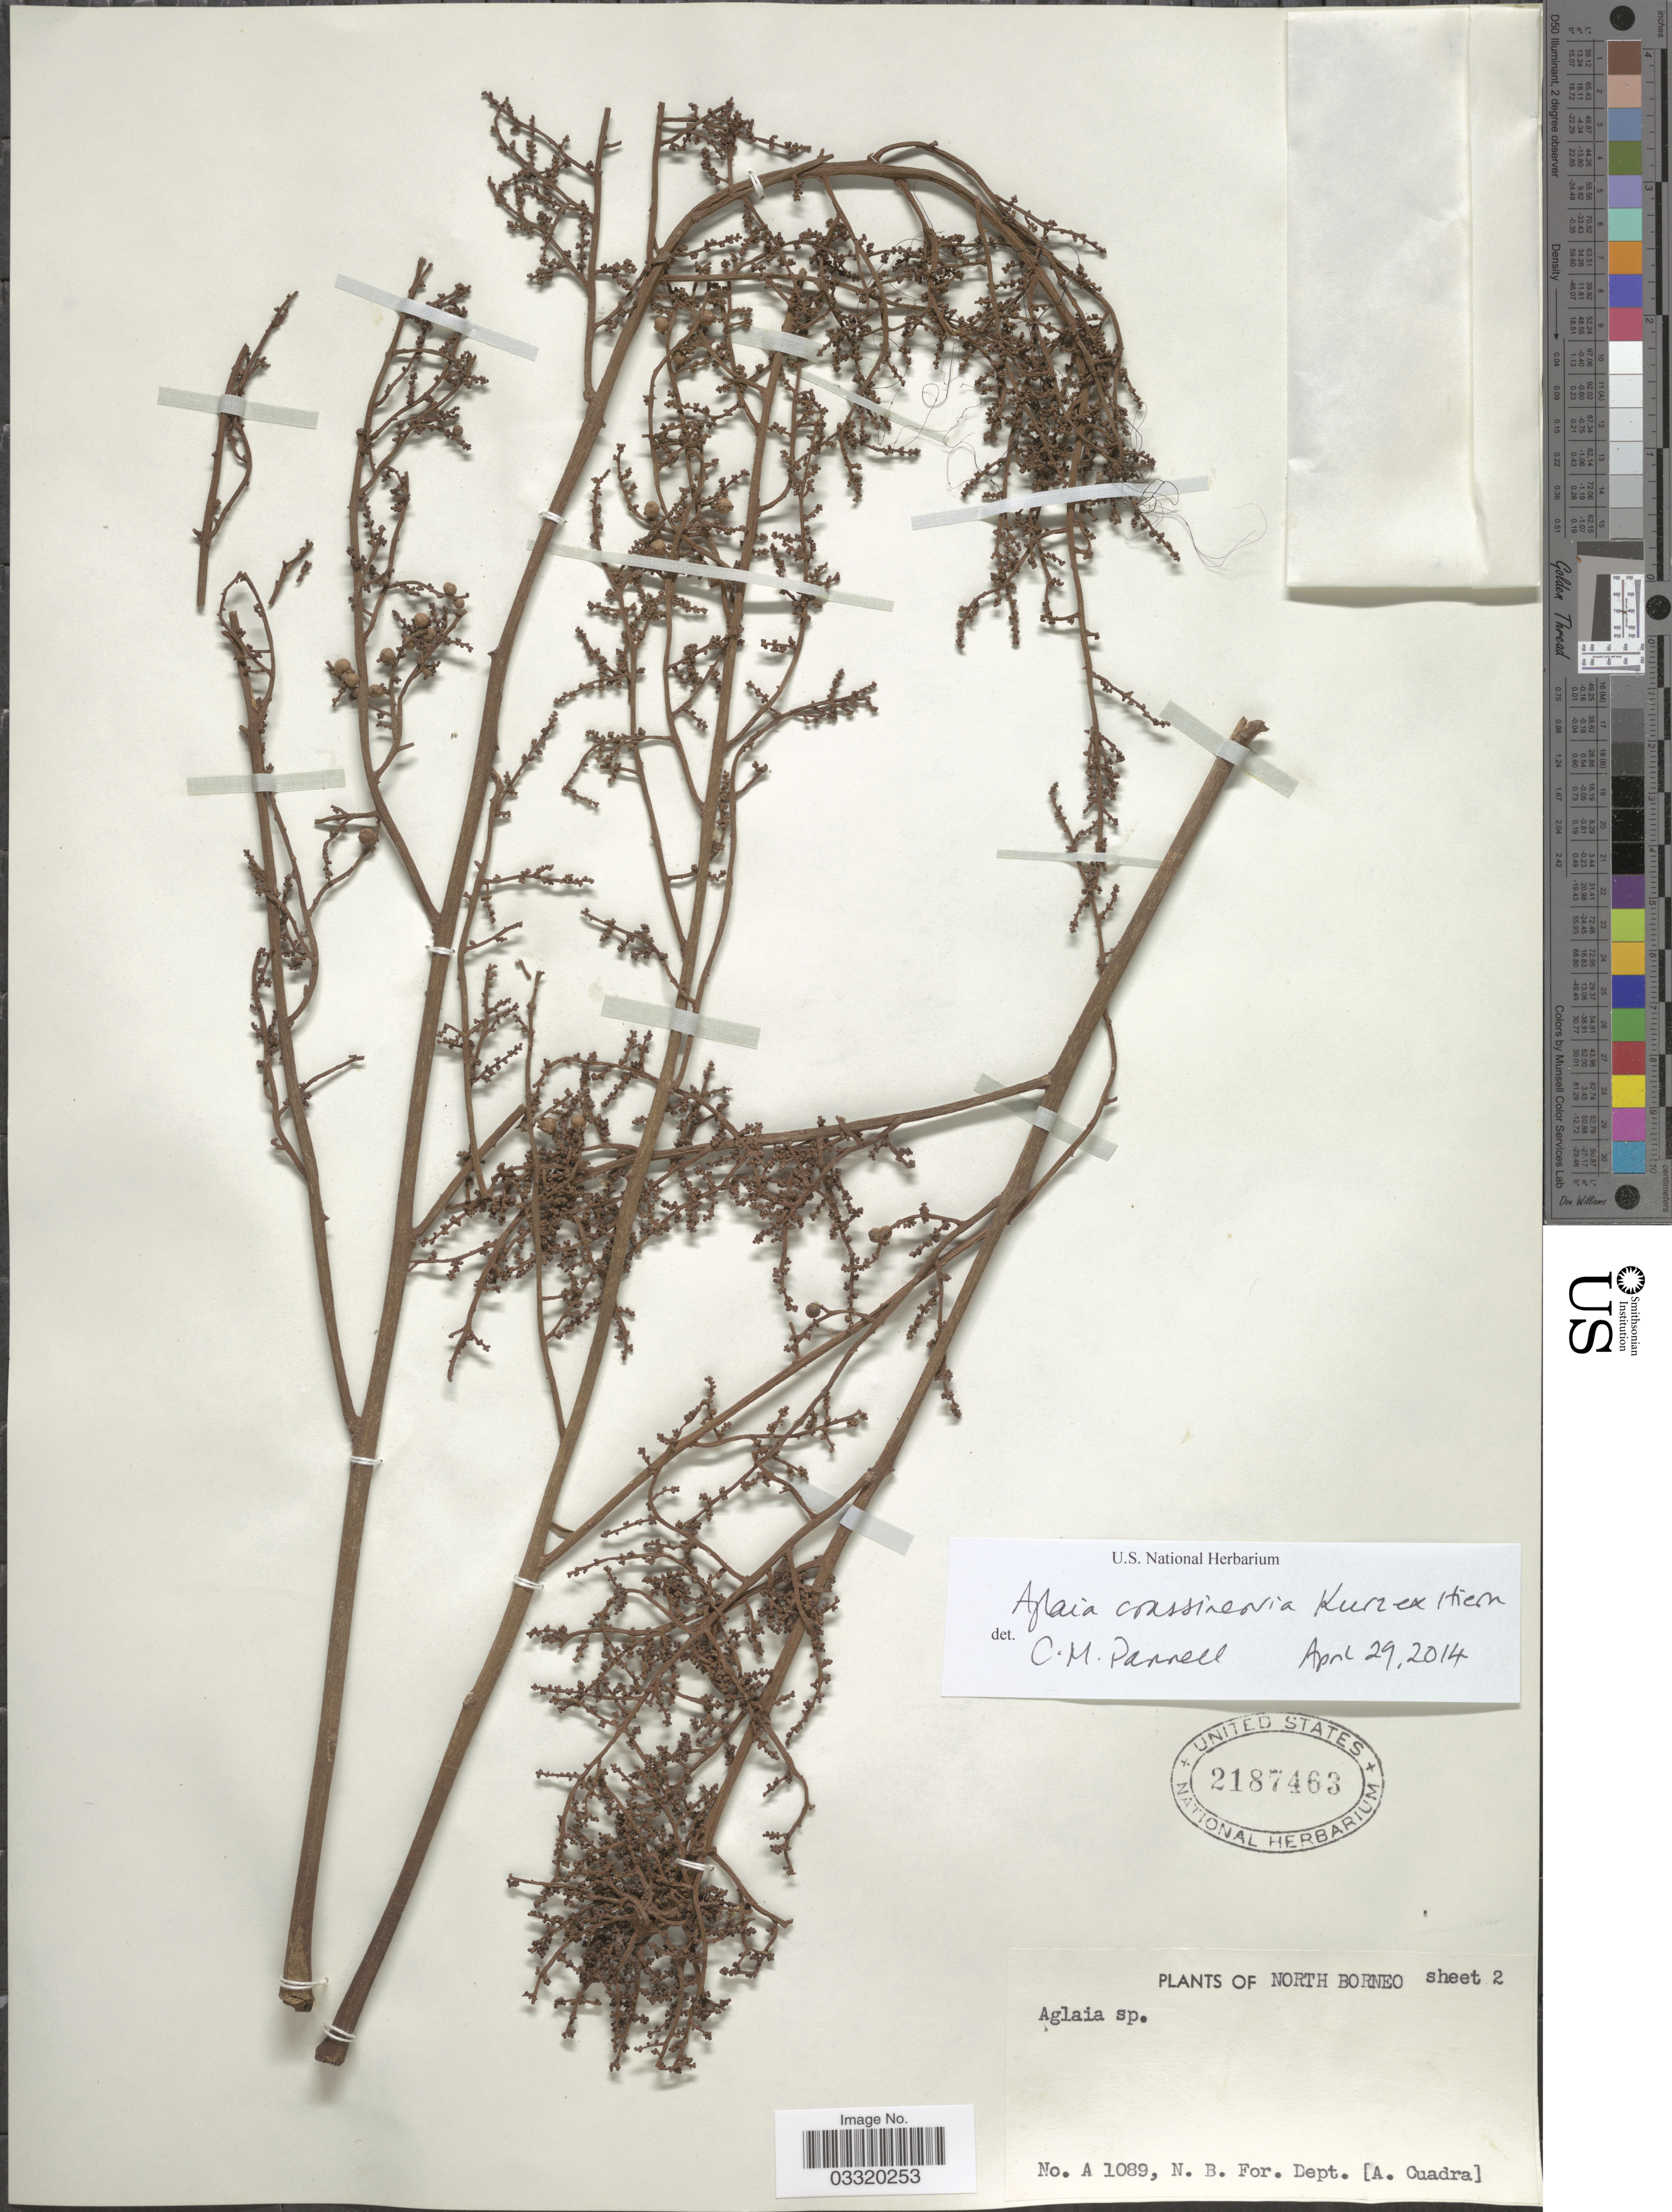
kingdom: Plantae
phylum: Tracheophyta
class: Magnoliopsida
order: Sapindales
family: Meliaceae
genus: Aglaia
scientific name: Aglaia crassinervia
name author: Kurz ex Hiern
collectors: A. Cuadra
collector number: A1089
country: Malaysia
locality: North Borneo. N. B. For. Dept. [unsure placement]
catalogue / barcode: US 2187463